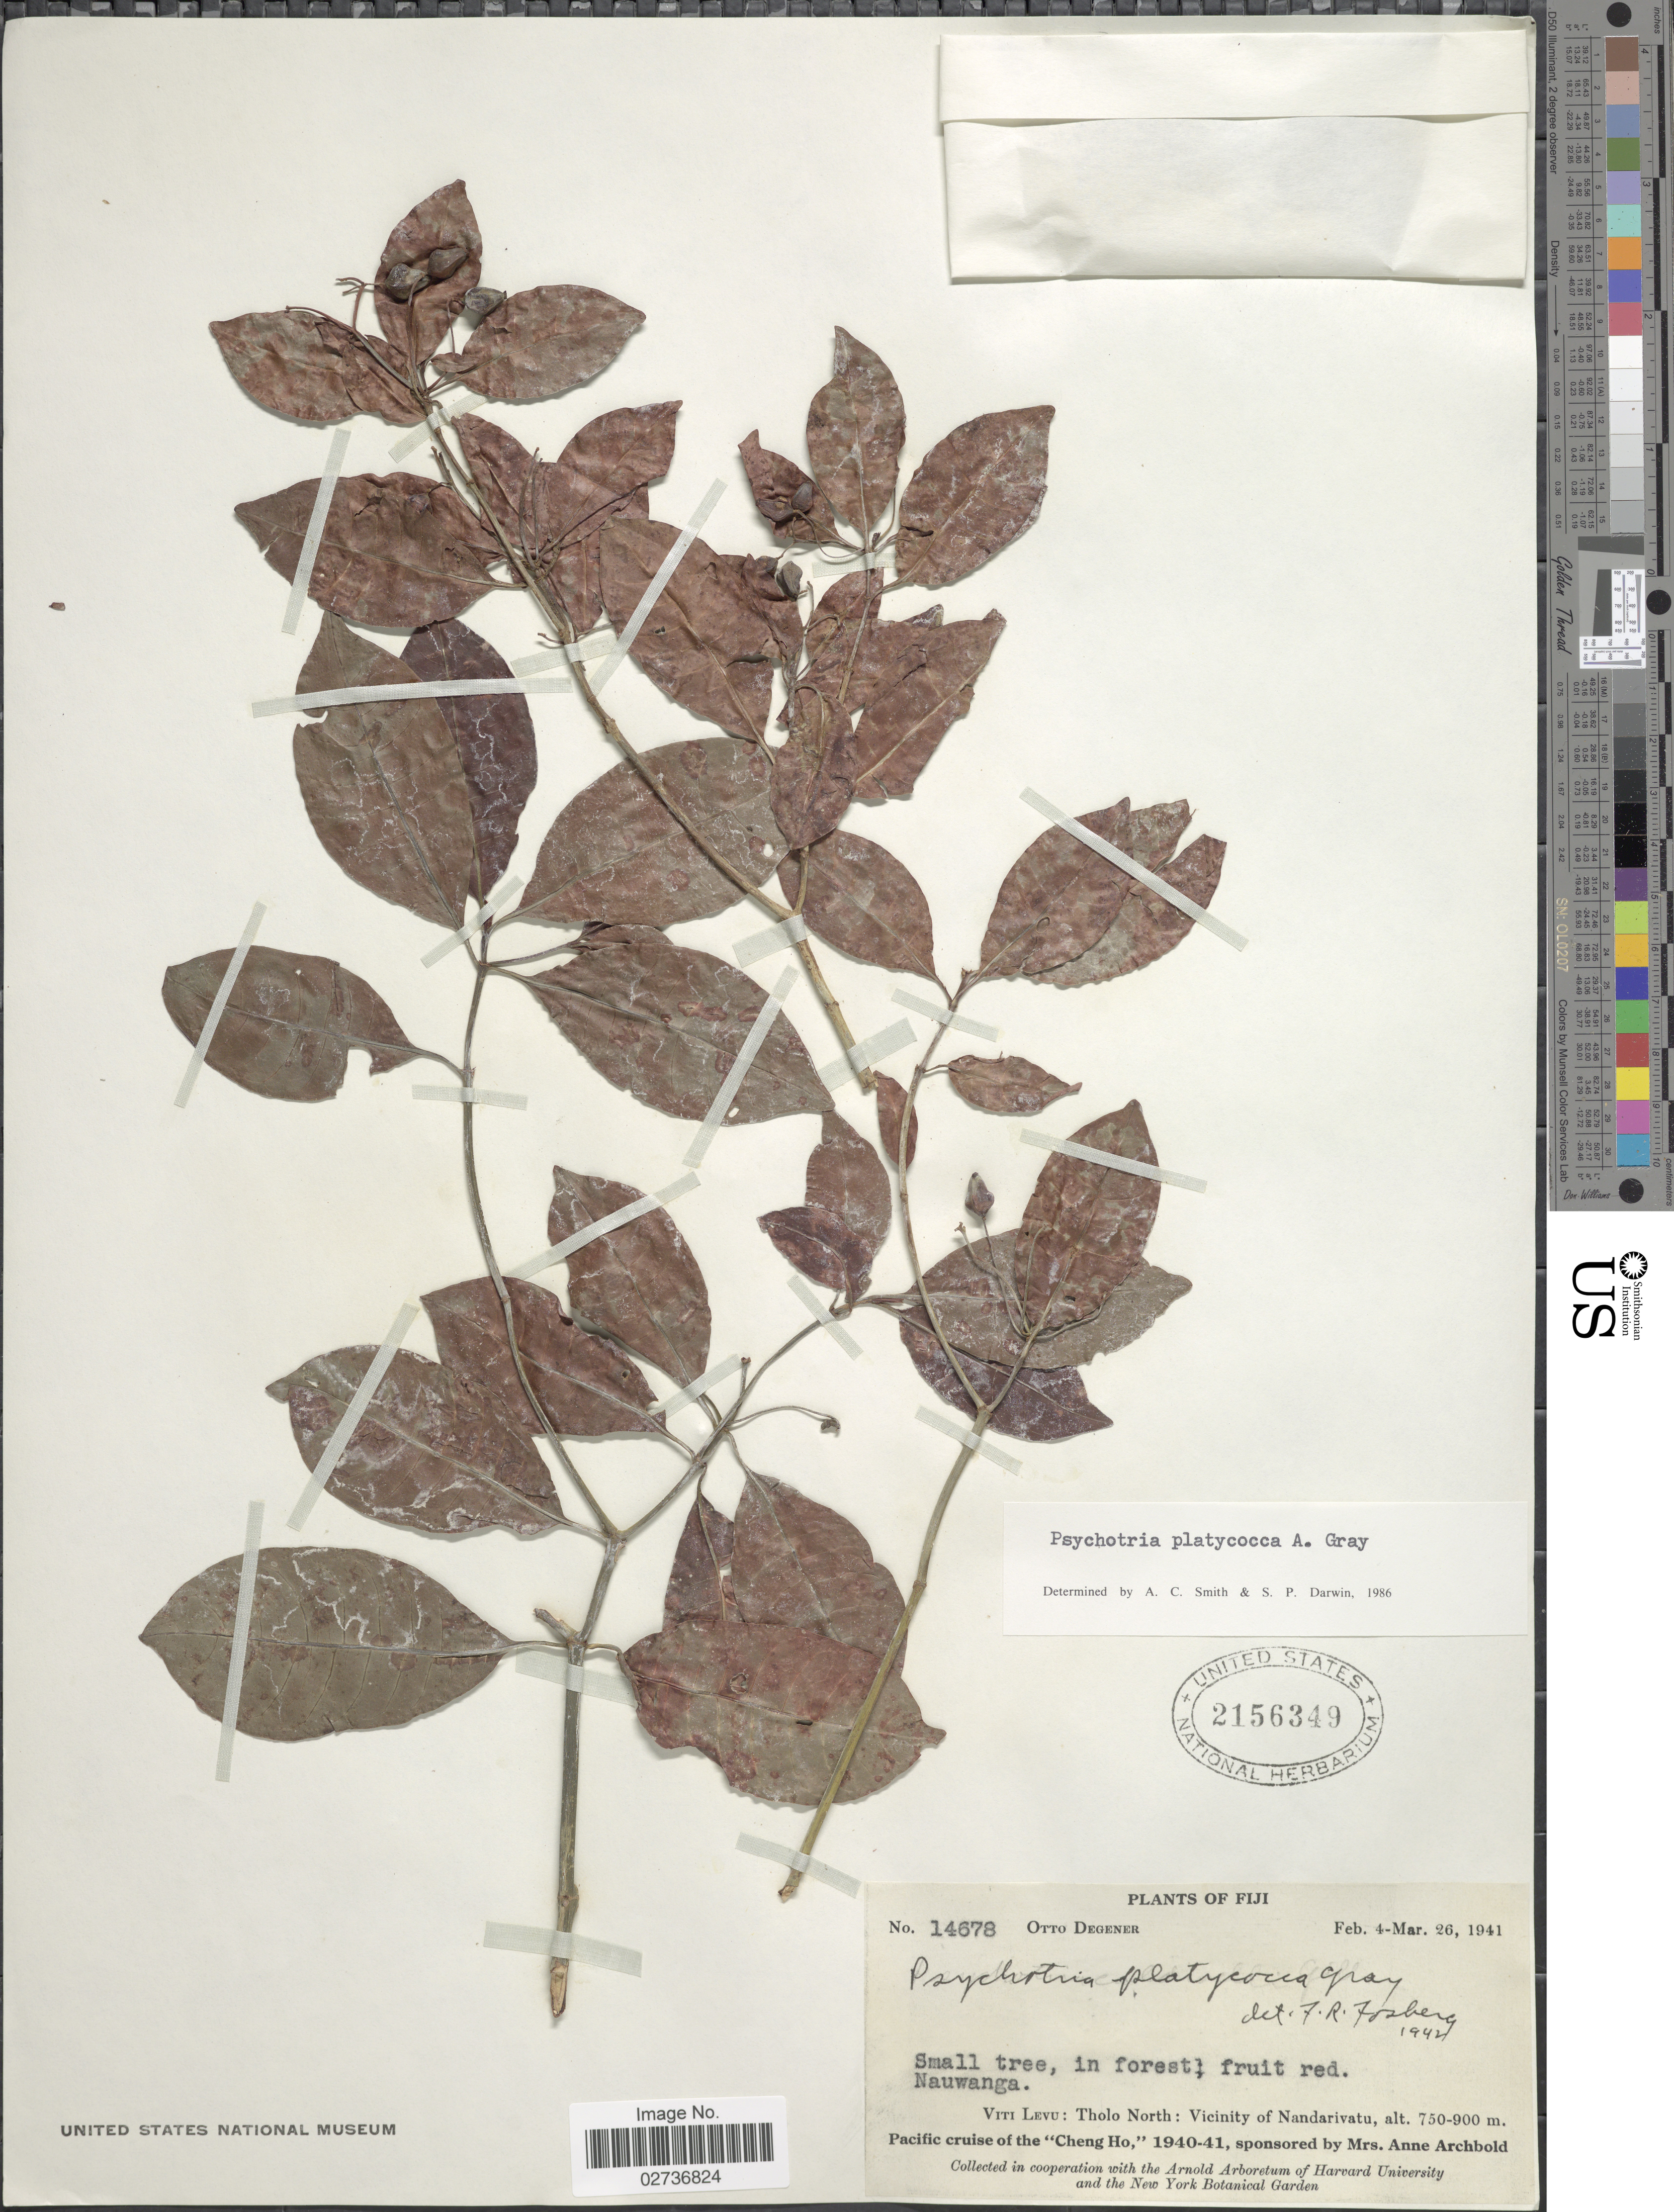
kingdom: Plantae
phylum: Tracheophyta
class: Magnoliopsida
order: Gentianales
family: Rubiaceae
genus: Psychotria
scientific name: Psychotria platycocca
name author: A. Gray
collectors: O. Degener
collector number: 14678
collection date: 1941-02-04/1941-03-26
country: Fiji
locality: Viti Levu: Tholo North: Vicinity of Nandarivatu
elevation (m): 750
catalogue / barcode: US 2156349